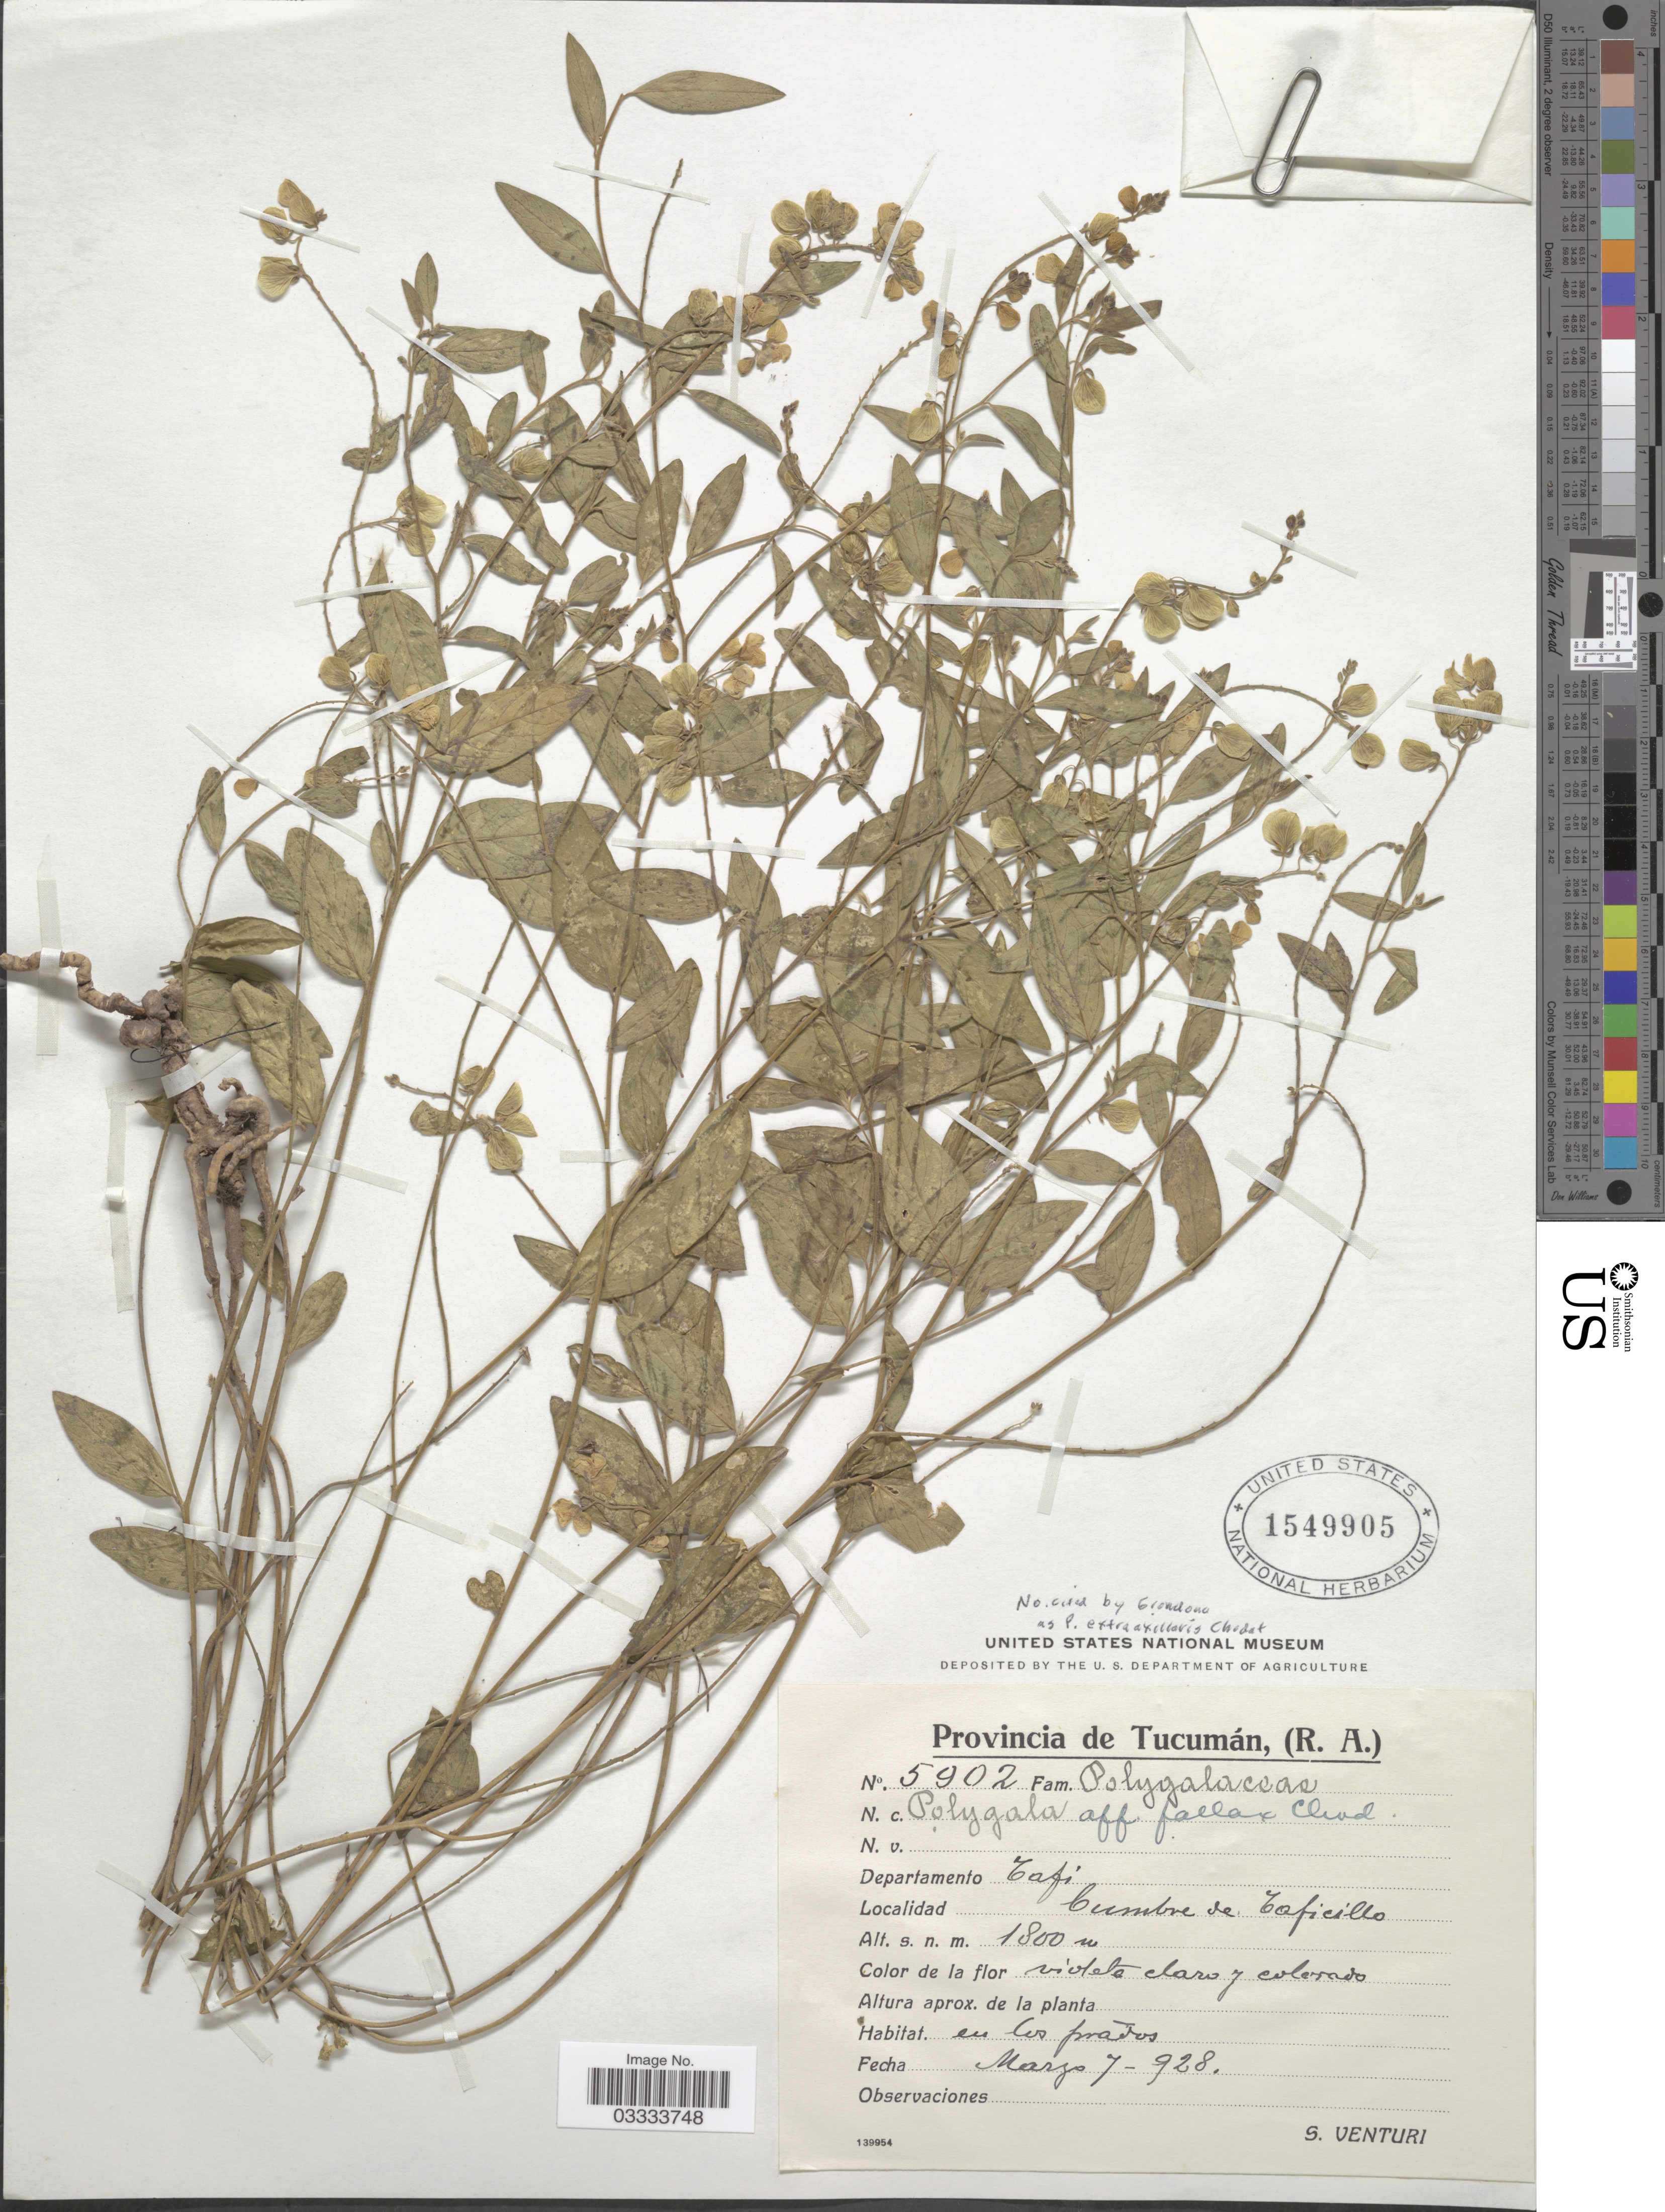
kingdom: Plantae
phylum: Tracheophyta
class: Magnoliopsida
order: Fabales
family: Polygalaceae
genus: Asemeia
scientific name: Asemeia extraaxillaris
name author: (Chodat) J.F.B. Pastore & J.R. Abbott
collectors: S. Venturi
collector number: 5902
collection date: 1928-03-07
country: Argentina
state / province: Tucuman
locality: Departamento Tafi. Cumbre de Taficillo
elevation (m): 1800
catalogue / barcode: US 1549905